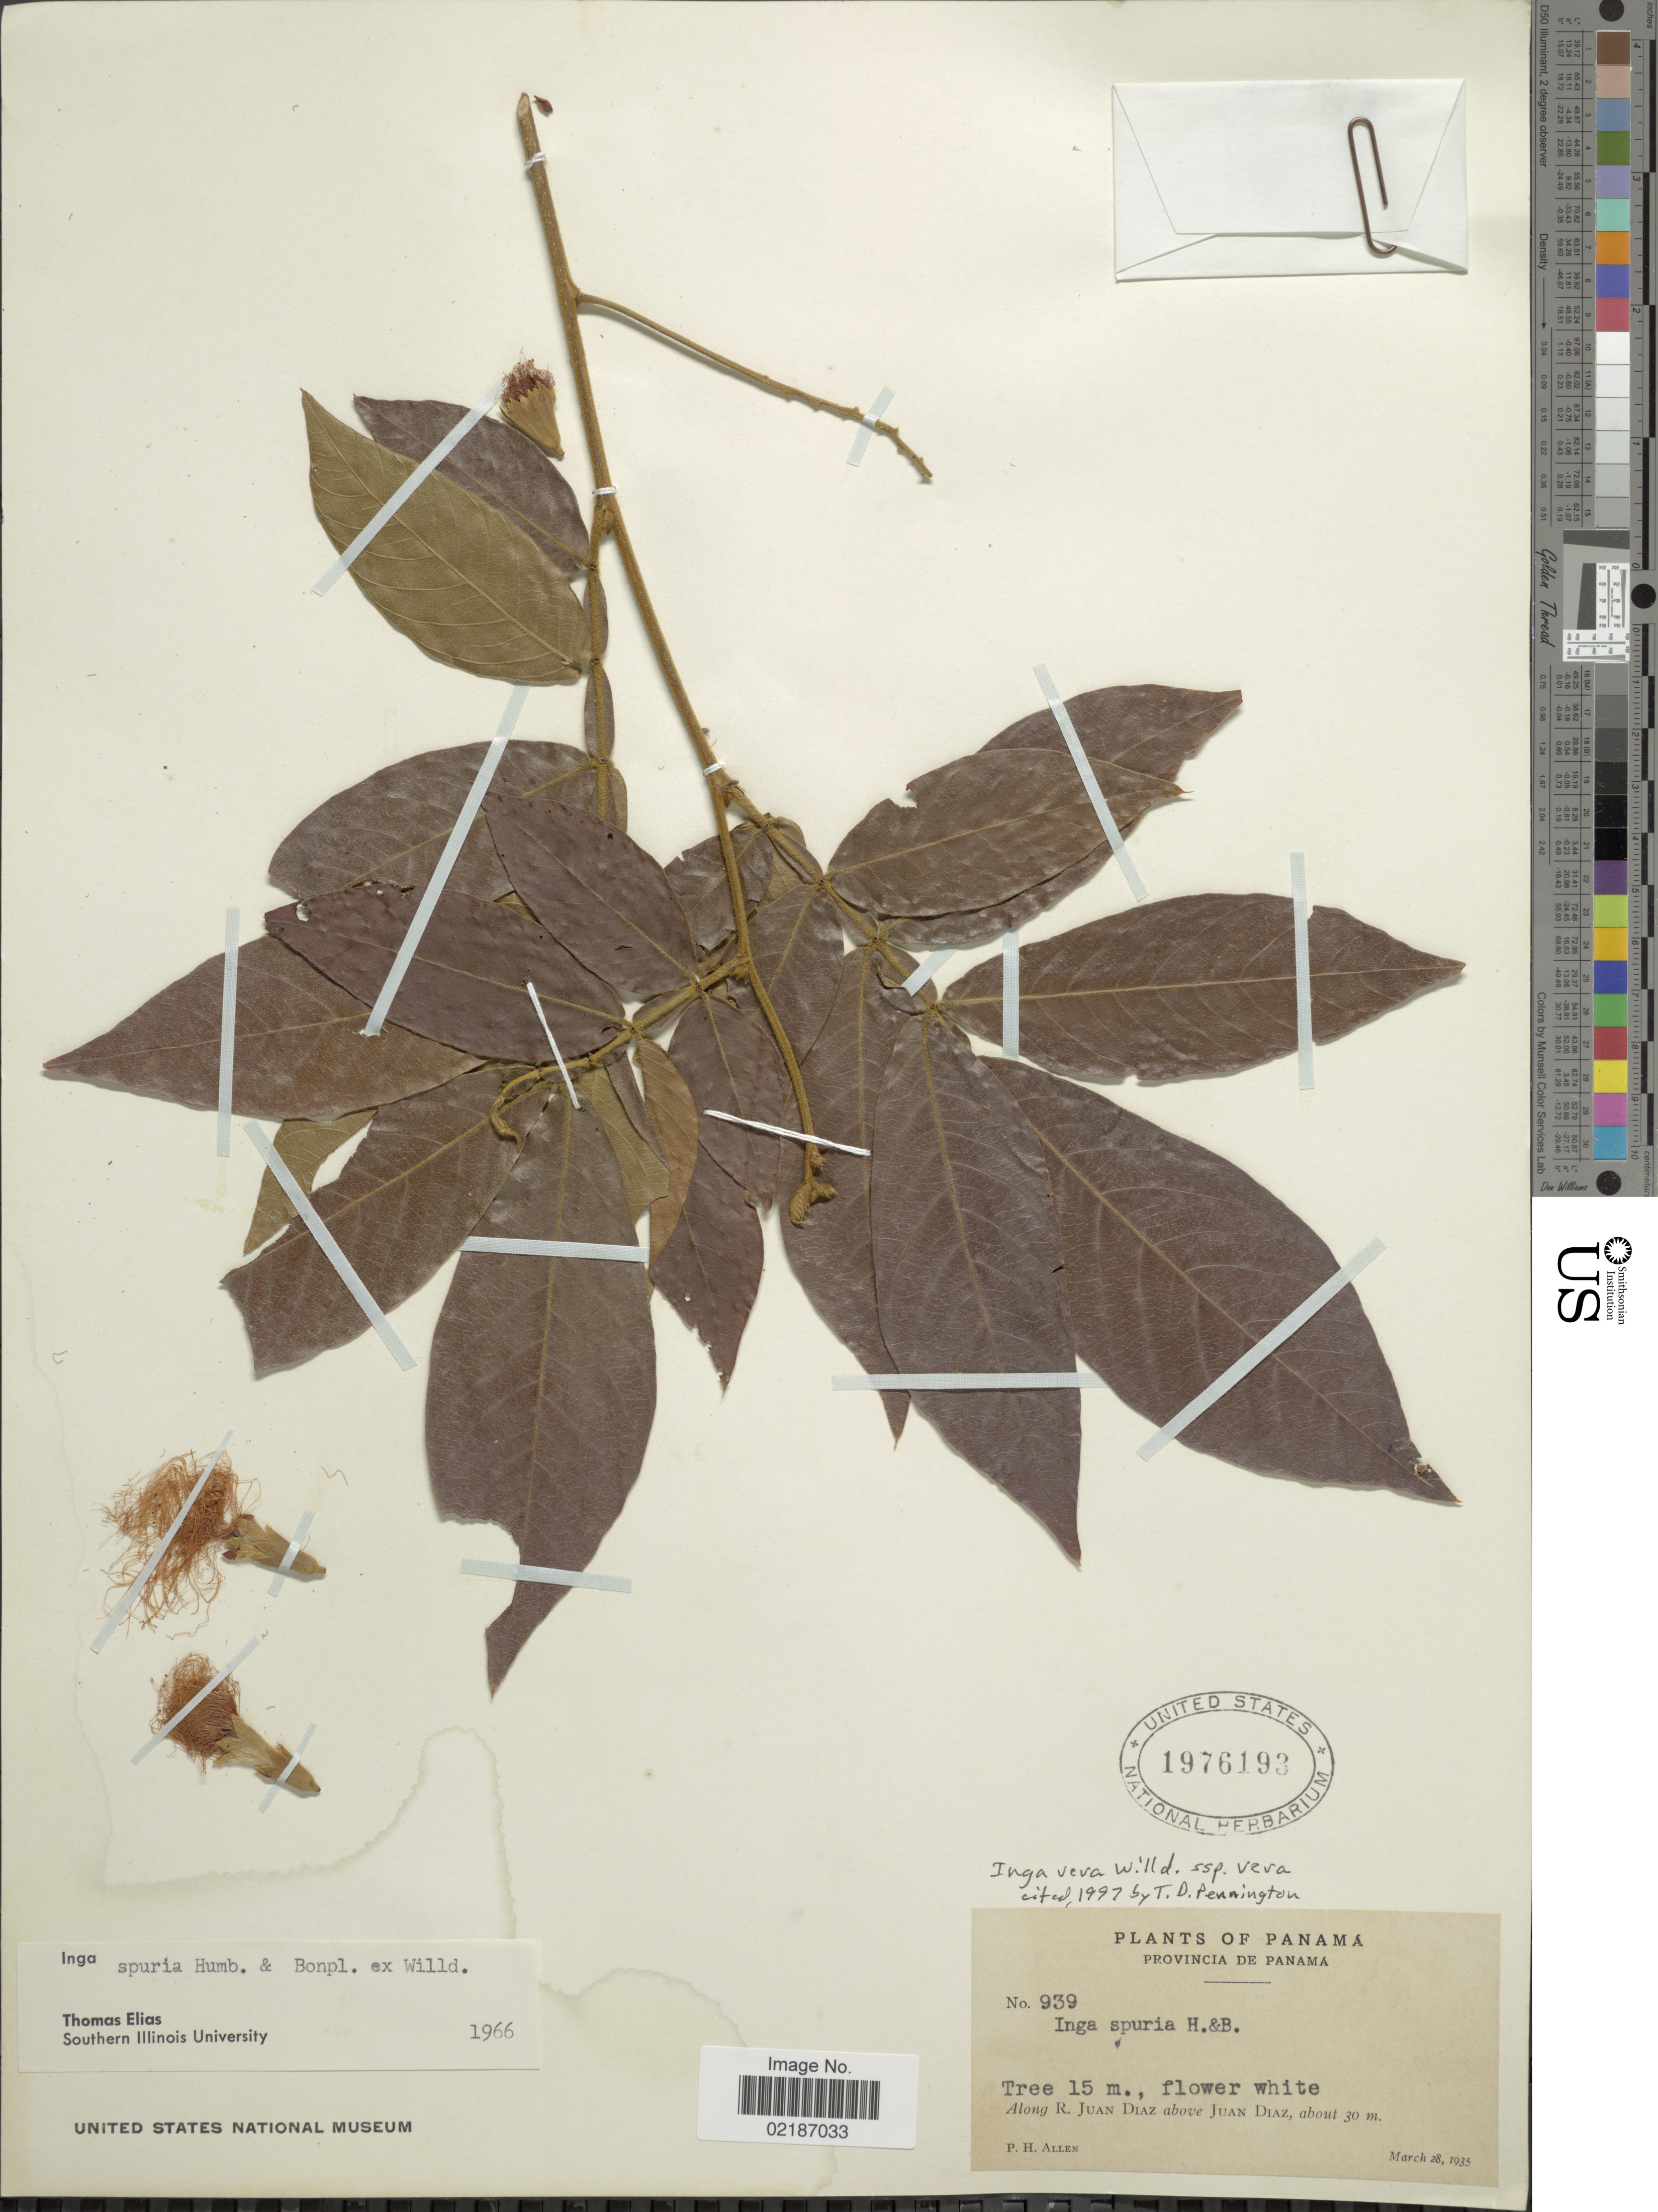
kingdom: Plantae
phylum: Tracheophyta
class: Magnoliopsida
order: Fabales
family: Fabaceae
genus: Inga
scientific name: Inga vera subsp. vera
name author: Willd.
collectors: P. H. Allen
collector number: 939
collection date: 1935-03-28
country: Panama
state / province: Panamá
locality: Along R. Juan Diaz above Juan Diaz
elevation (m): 30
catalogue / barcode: US 1976193